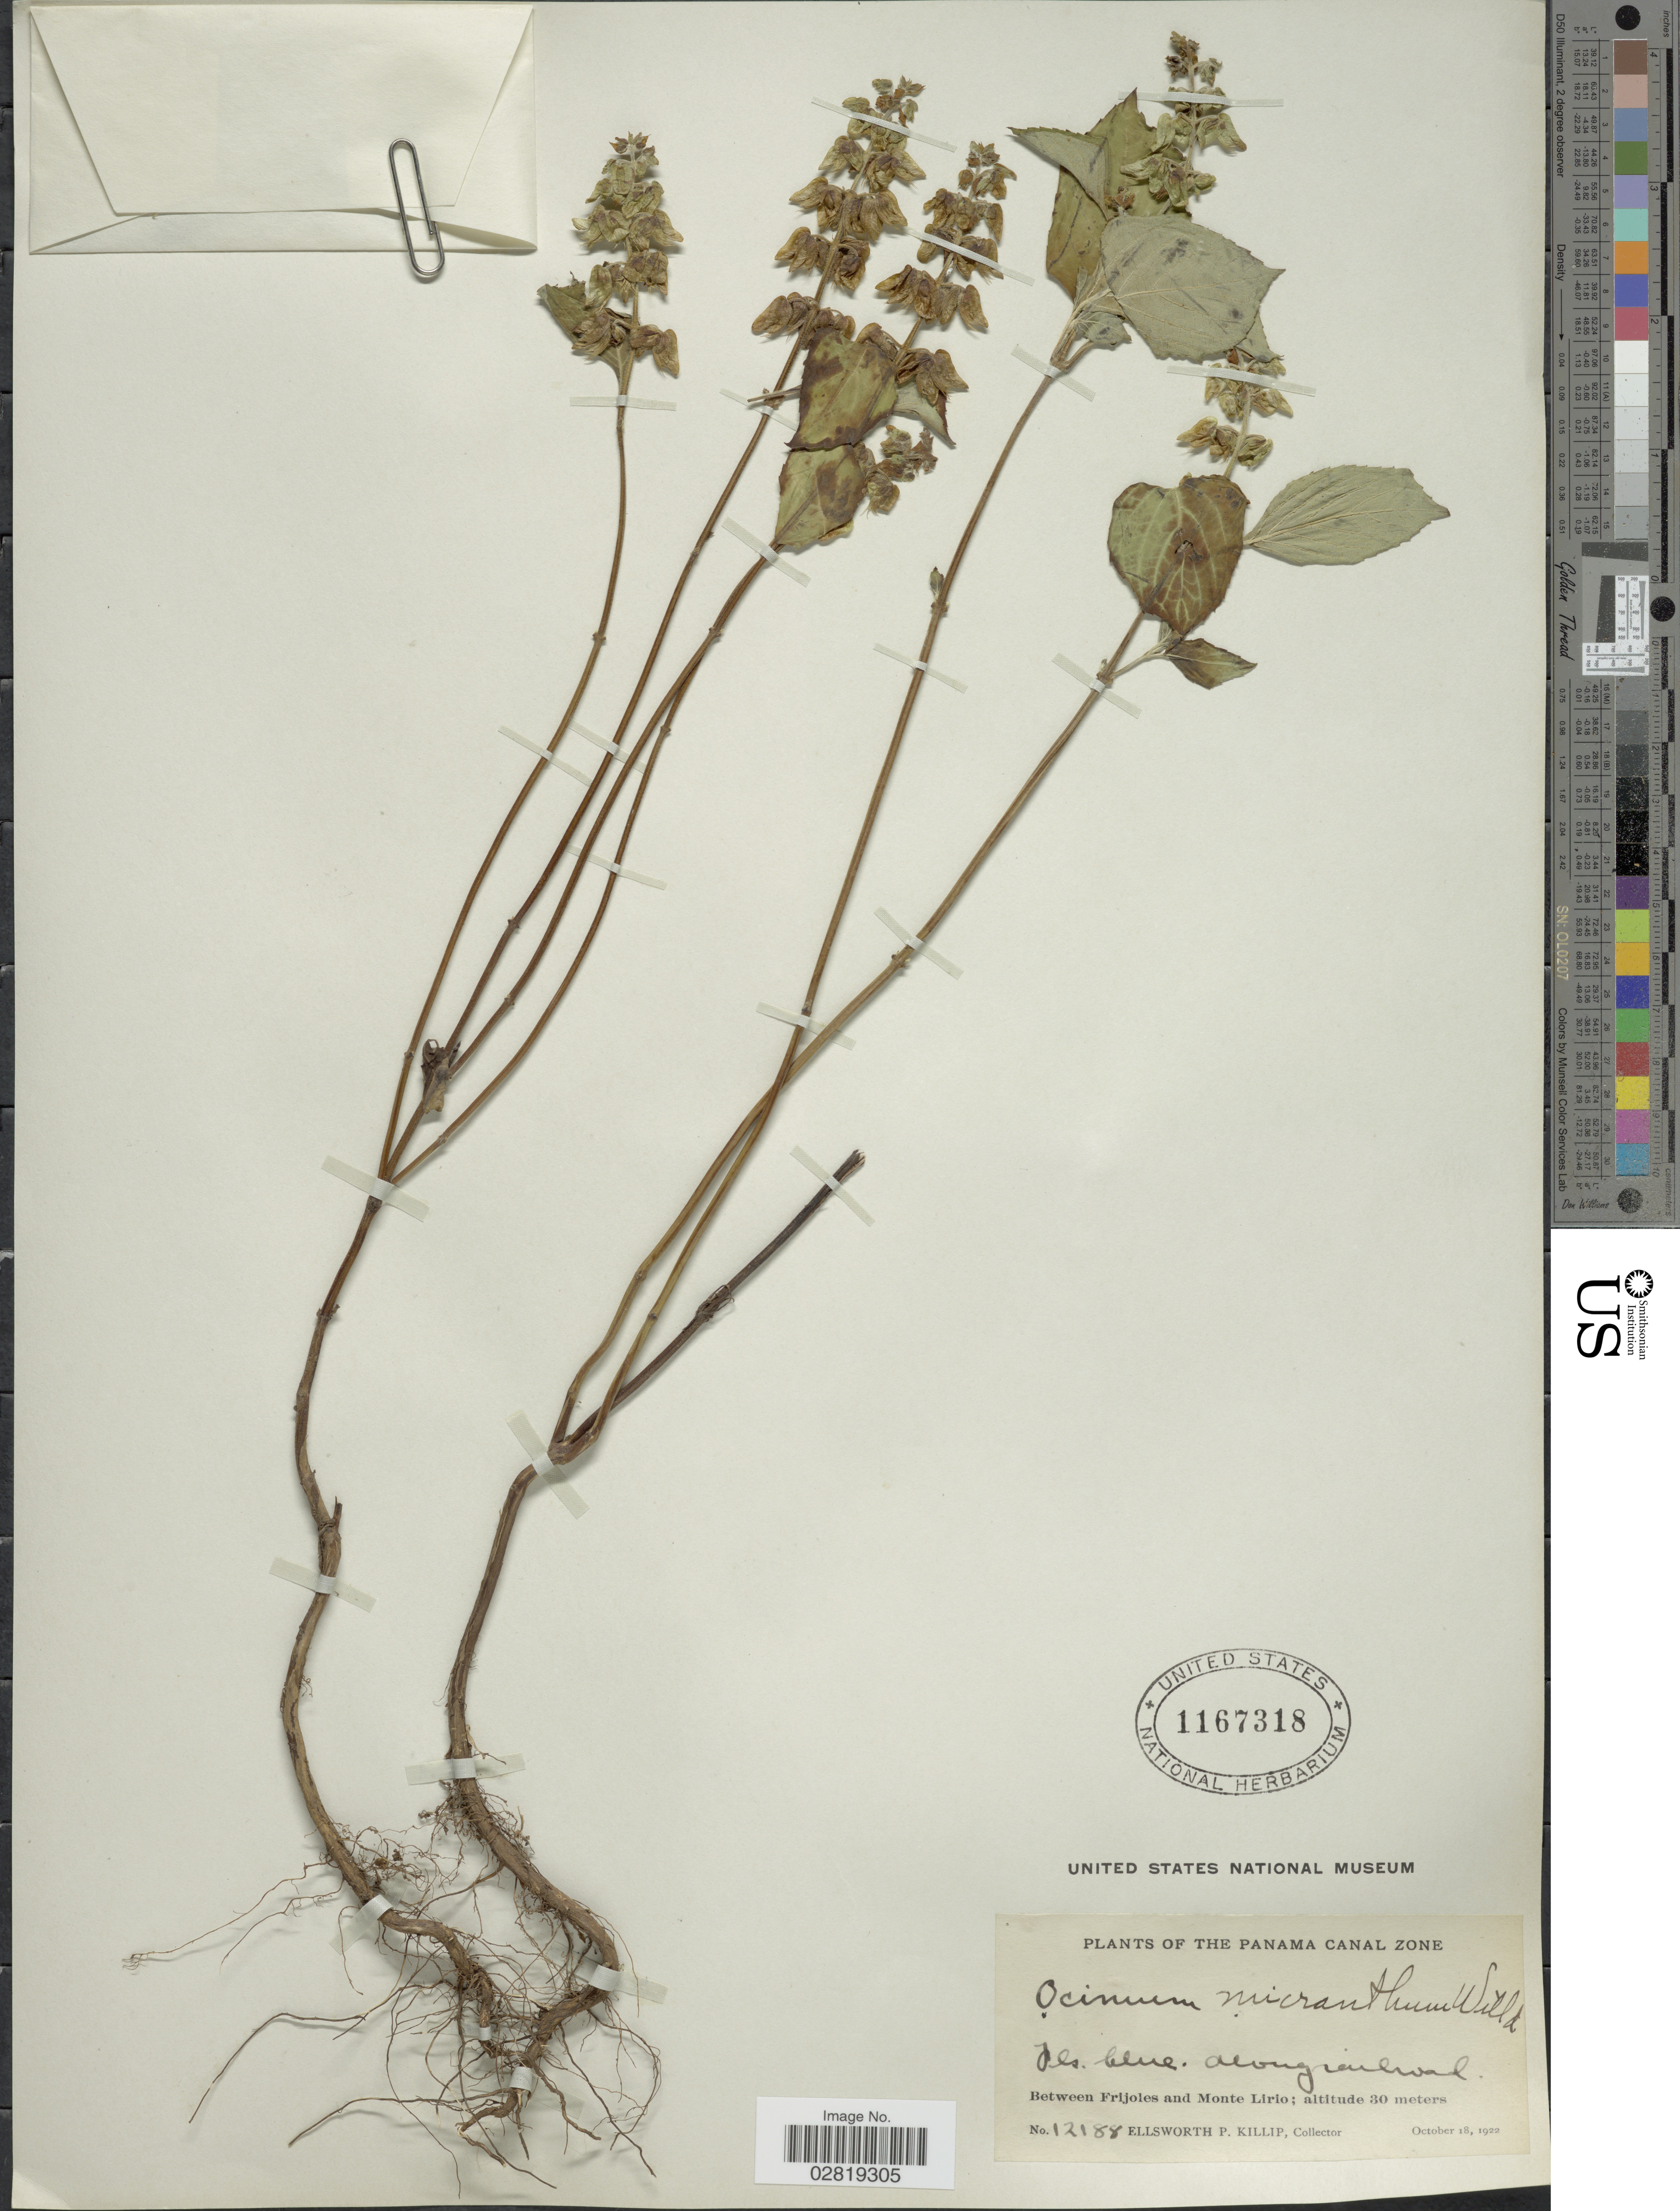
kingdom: Plantae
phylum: Tracheophyta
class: Magnoliopsida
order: Lamiales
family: Lamiaceae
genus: Ocimum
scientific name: Ocimum campechianum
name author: Mill.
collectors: E. P. Killip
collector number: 12188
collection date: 1922-10-18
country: Panama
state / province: Colón / Panamá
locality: The Panama Canal Zone, Between Frijoles and Monte Lirio.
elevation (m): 30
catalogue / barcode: US 1167318